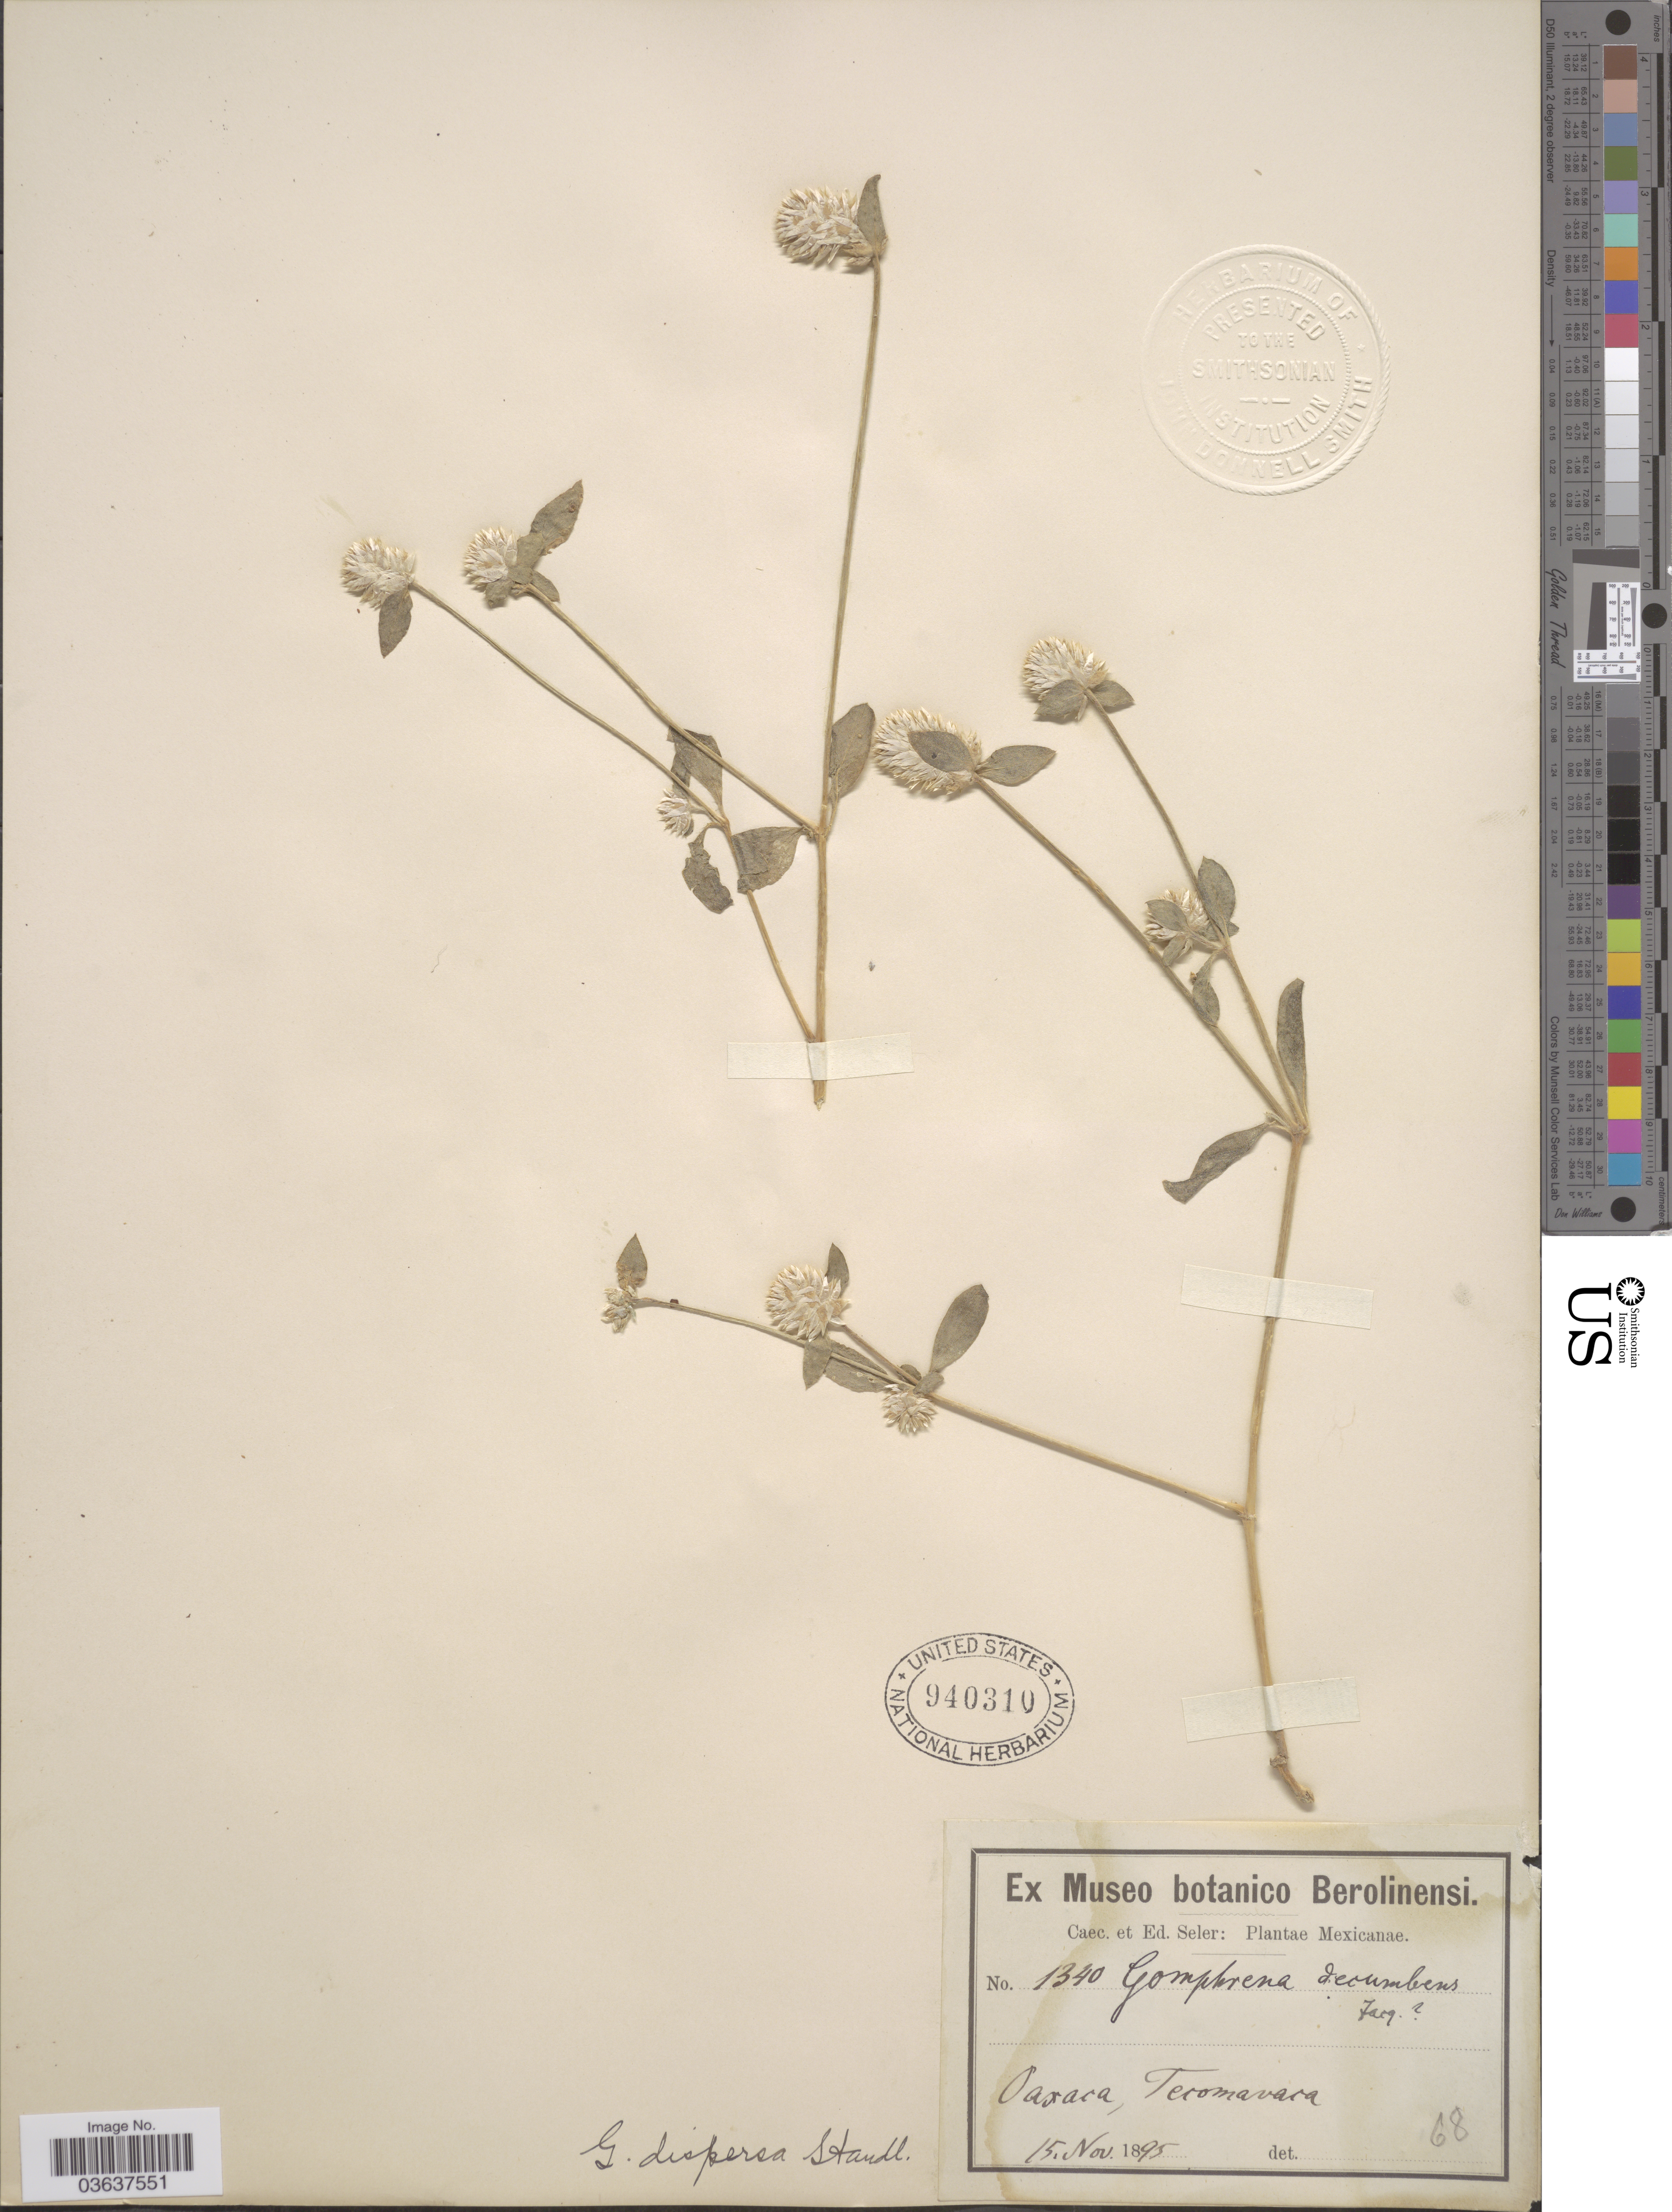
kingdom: Plantae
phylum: Tracheophyta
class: Magnoliopsida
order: Caryophyllales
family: Amaranthaceae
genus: Gomphrena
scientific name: Gomphrena dispersa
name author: Standl.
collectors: C. Seler & E. G. Seler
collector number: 1340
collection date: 1895-11-15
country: Mexico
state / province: Oaxaca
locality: Tecomavaca.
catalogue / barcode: US 940310